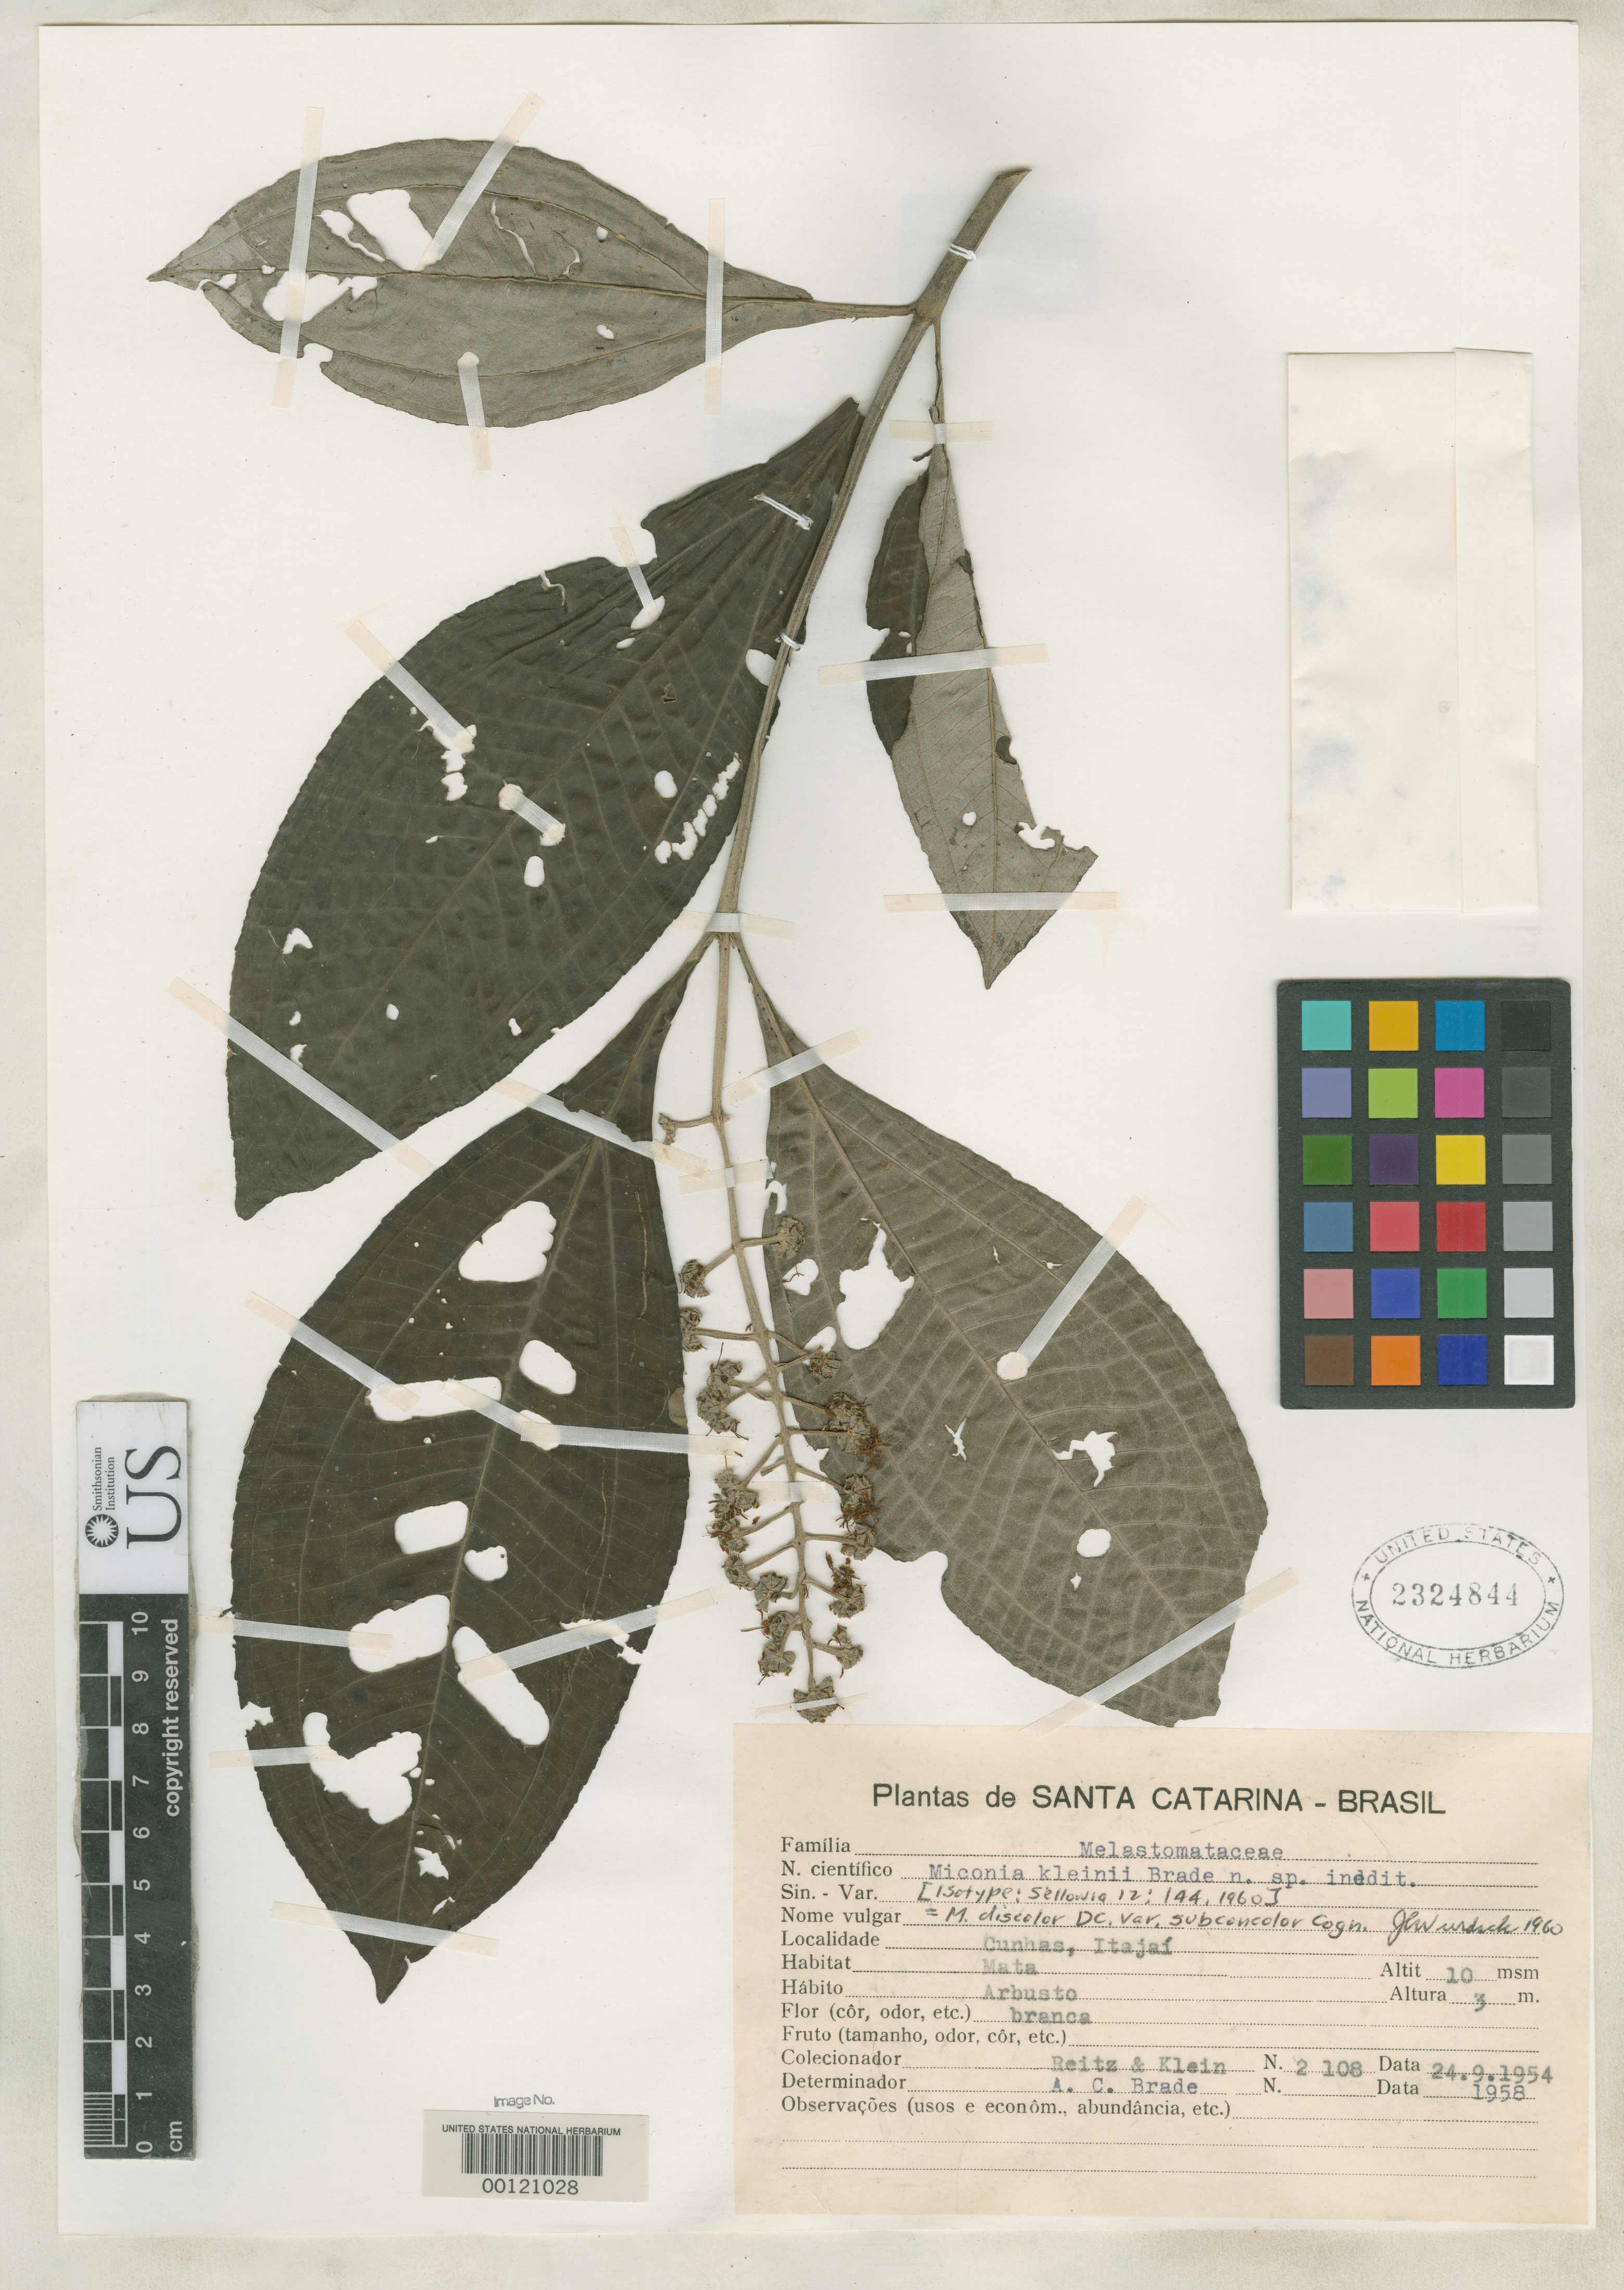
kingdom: Plantae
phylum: Tracheophyta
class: Magnoliopsida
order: Myrtales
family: Melastomataceae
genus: Miconia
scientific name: Miconia kleinii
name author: Brade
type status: Isotype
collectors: R. Reitz & R. M. Klein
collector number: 2108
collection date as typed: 24 Sep 1954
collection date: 1954-09-24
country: Brazil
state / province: Santa Catarina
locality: Itajai.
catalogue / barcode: US 2324844